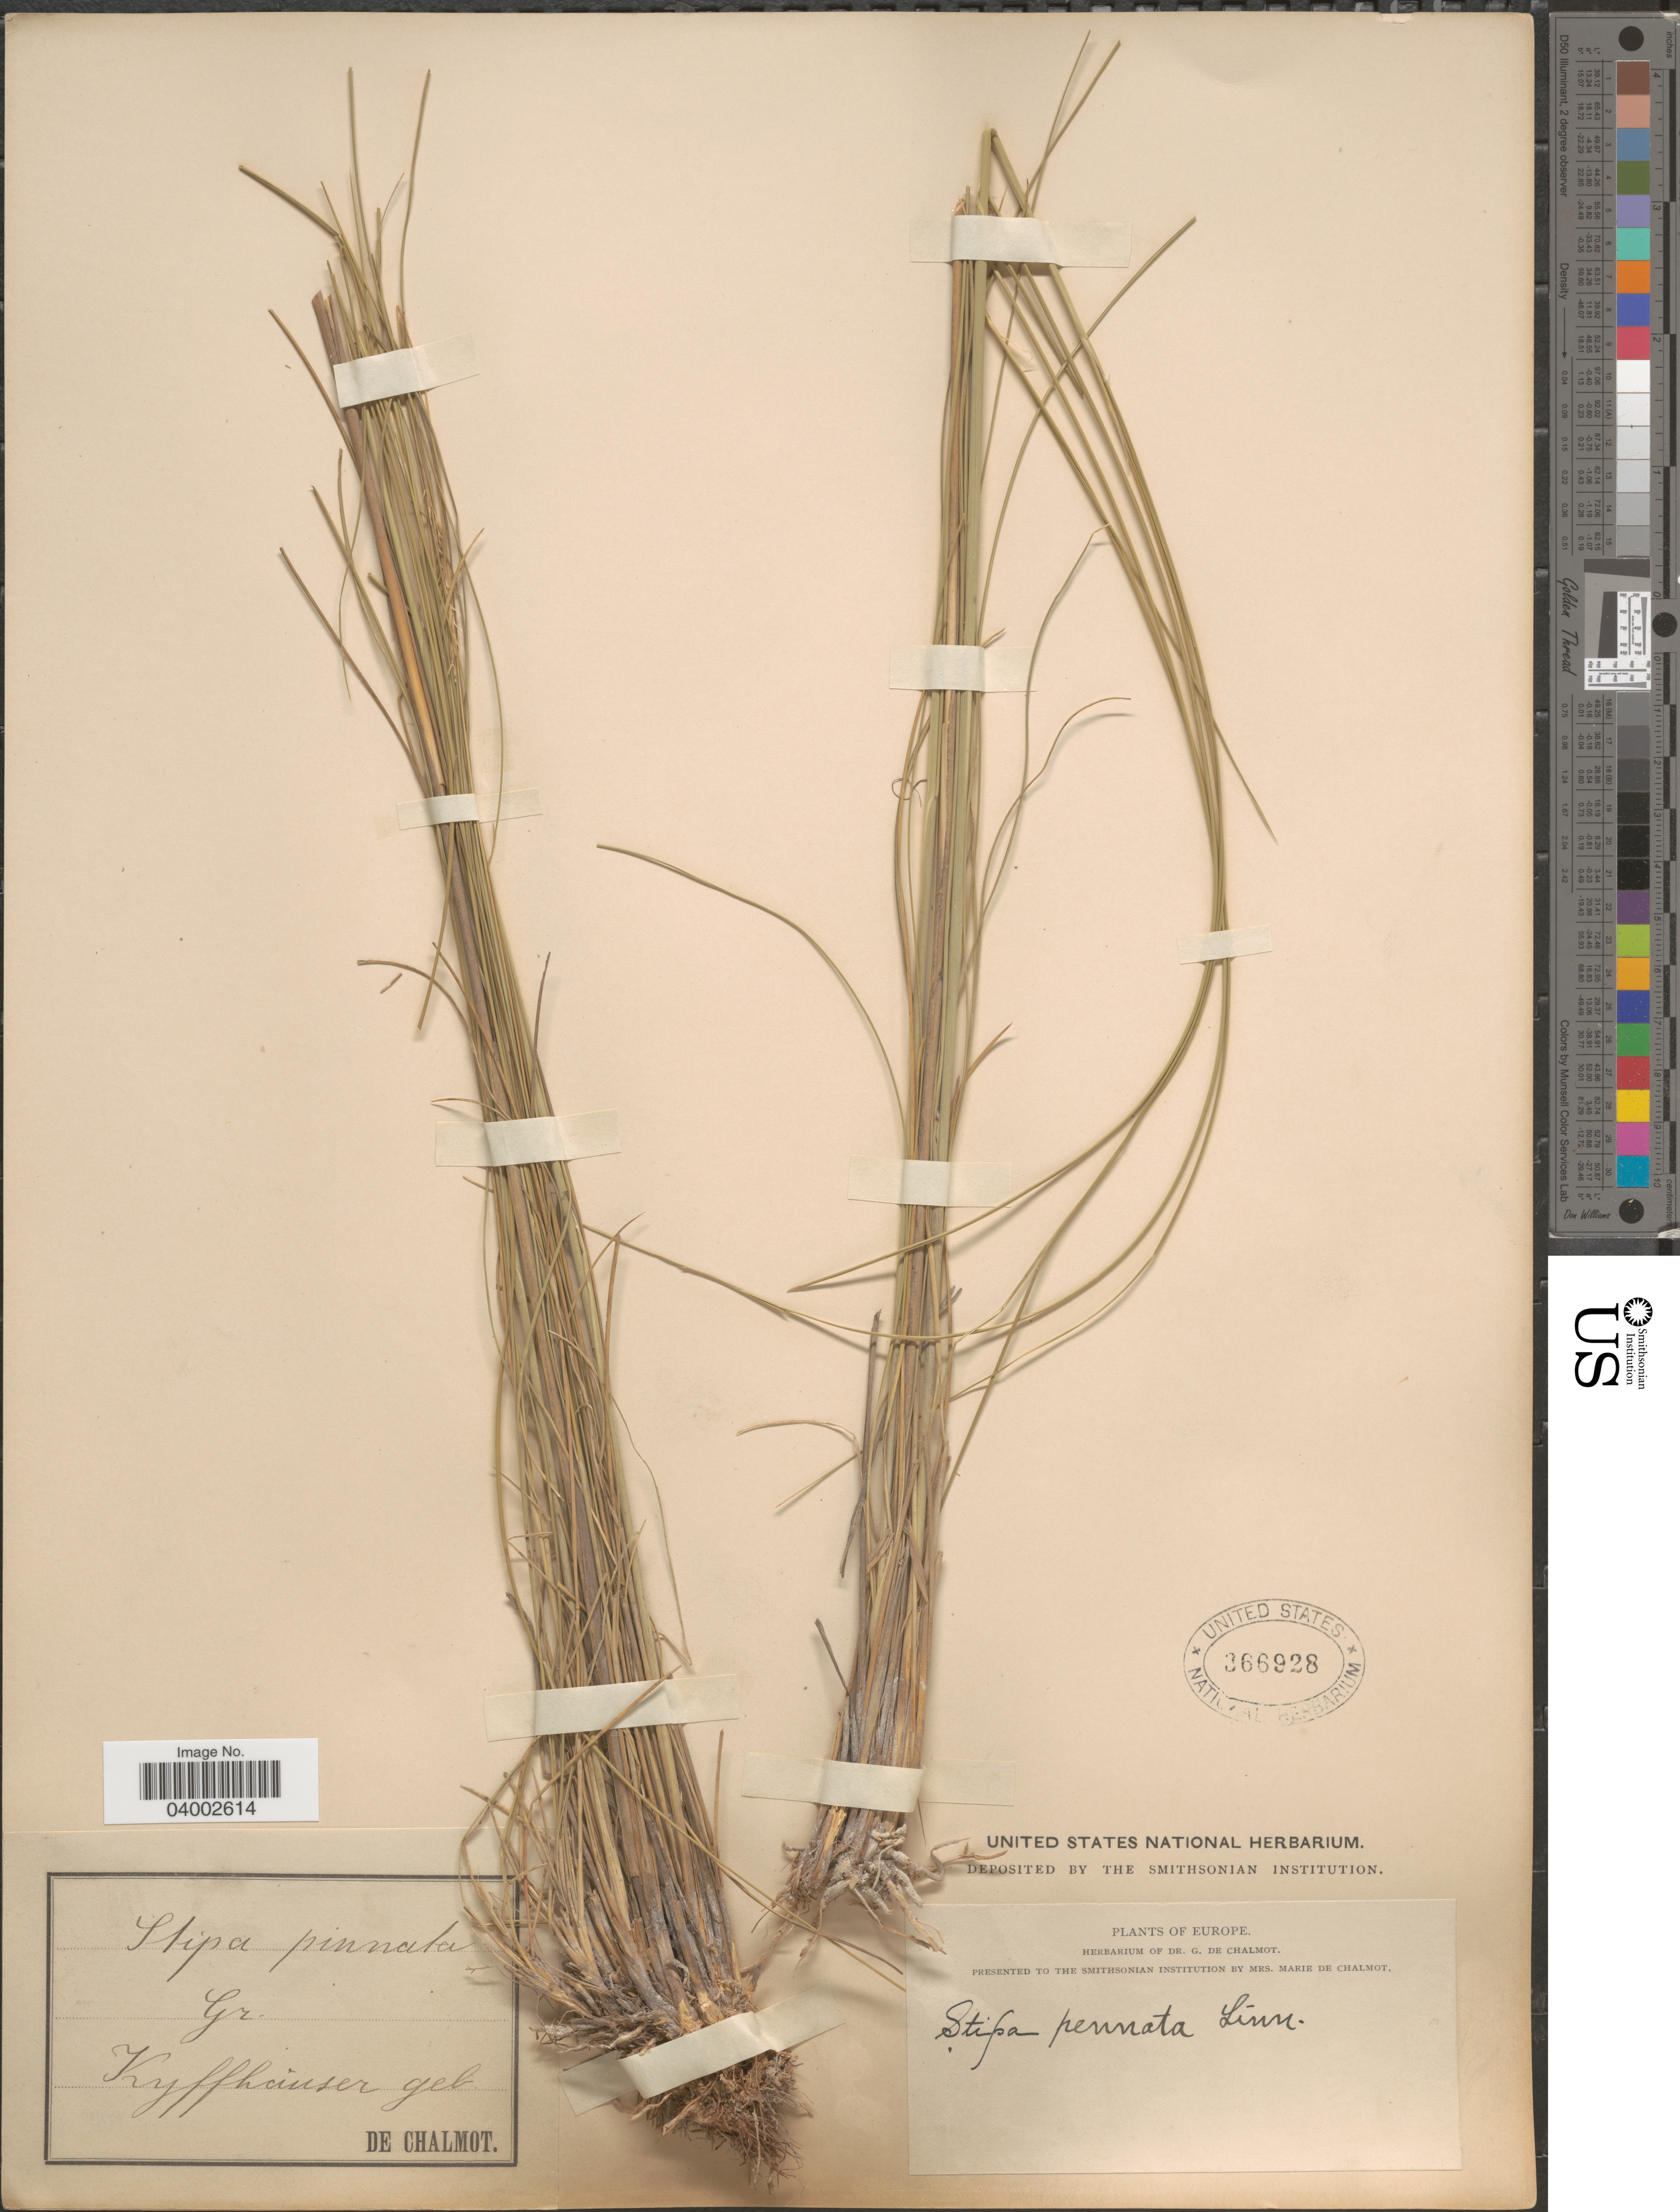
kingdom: Plantae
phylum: Tracheophyta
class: Liliopsida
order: Poales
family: Poaceae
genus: Stipa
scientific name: Stipa sp.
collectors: G. de Chalmot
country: Germany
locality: Europe. Gr. Kyffhäuser geb.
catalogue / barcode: US 366928